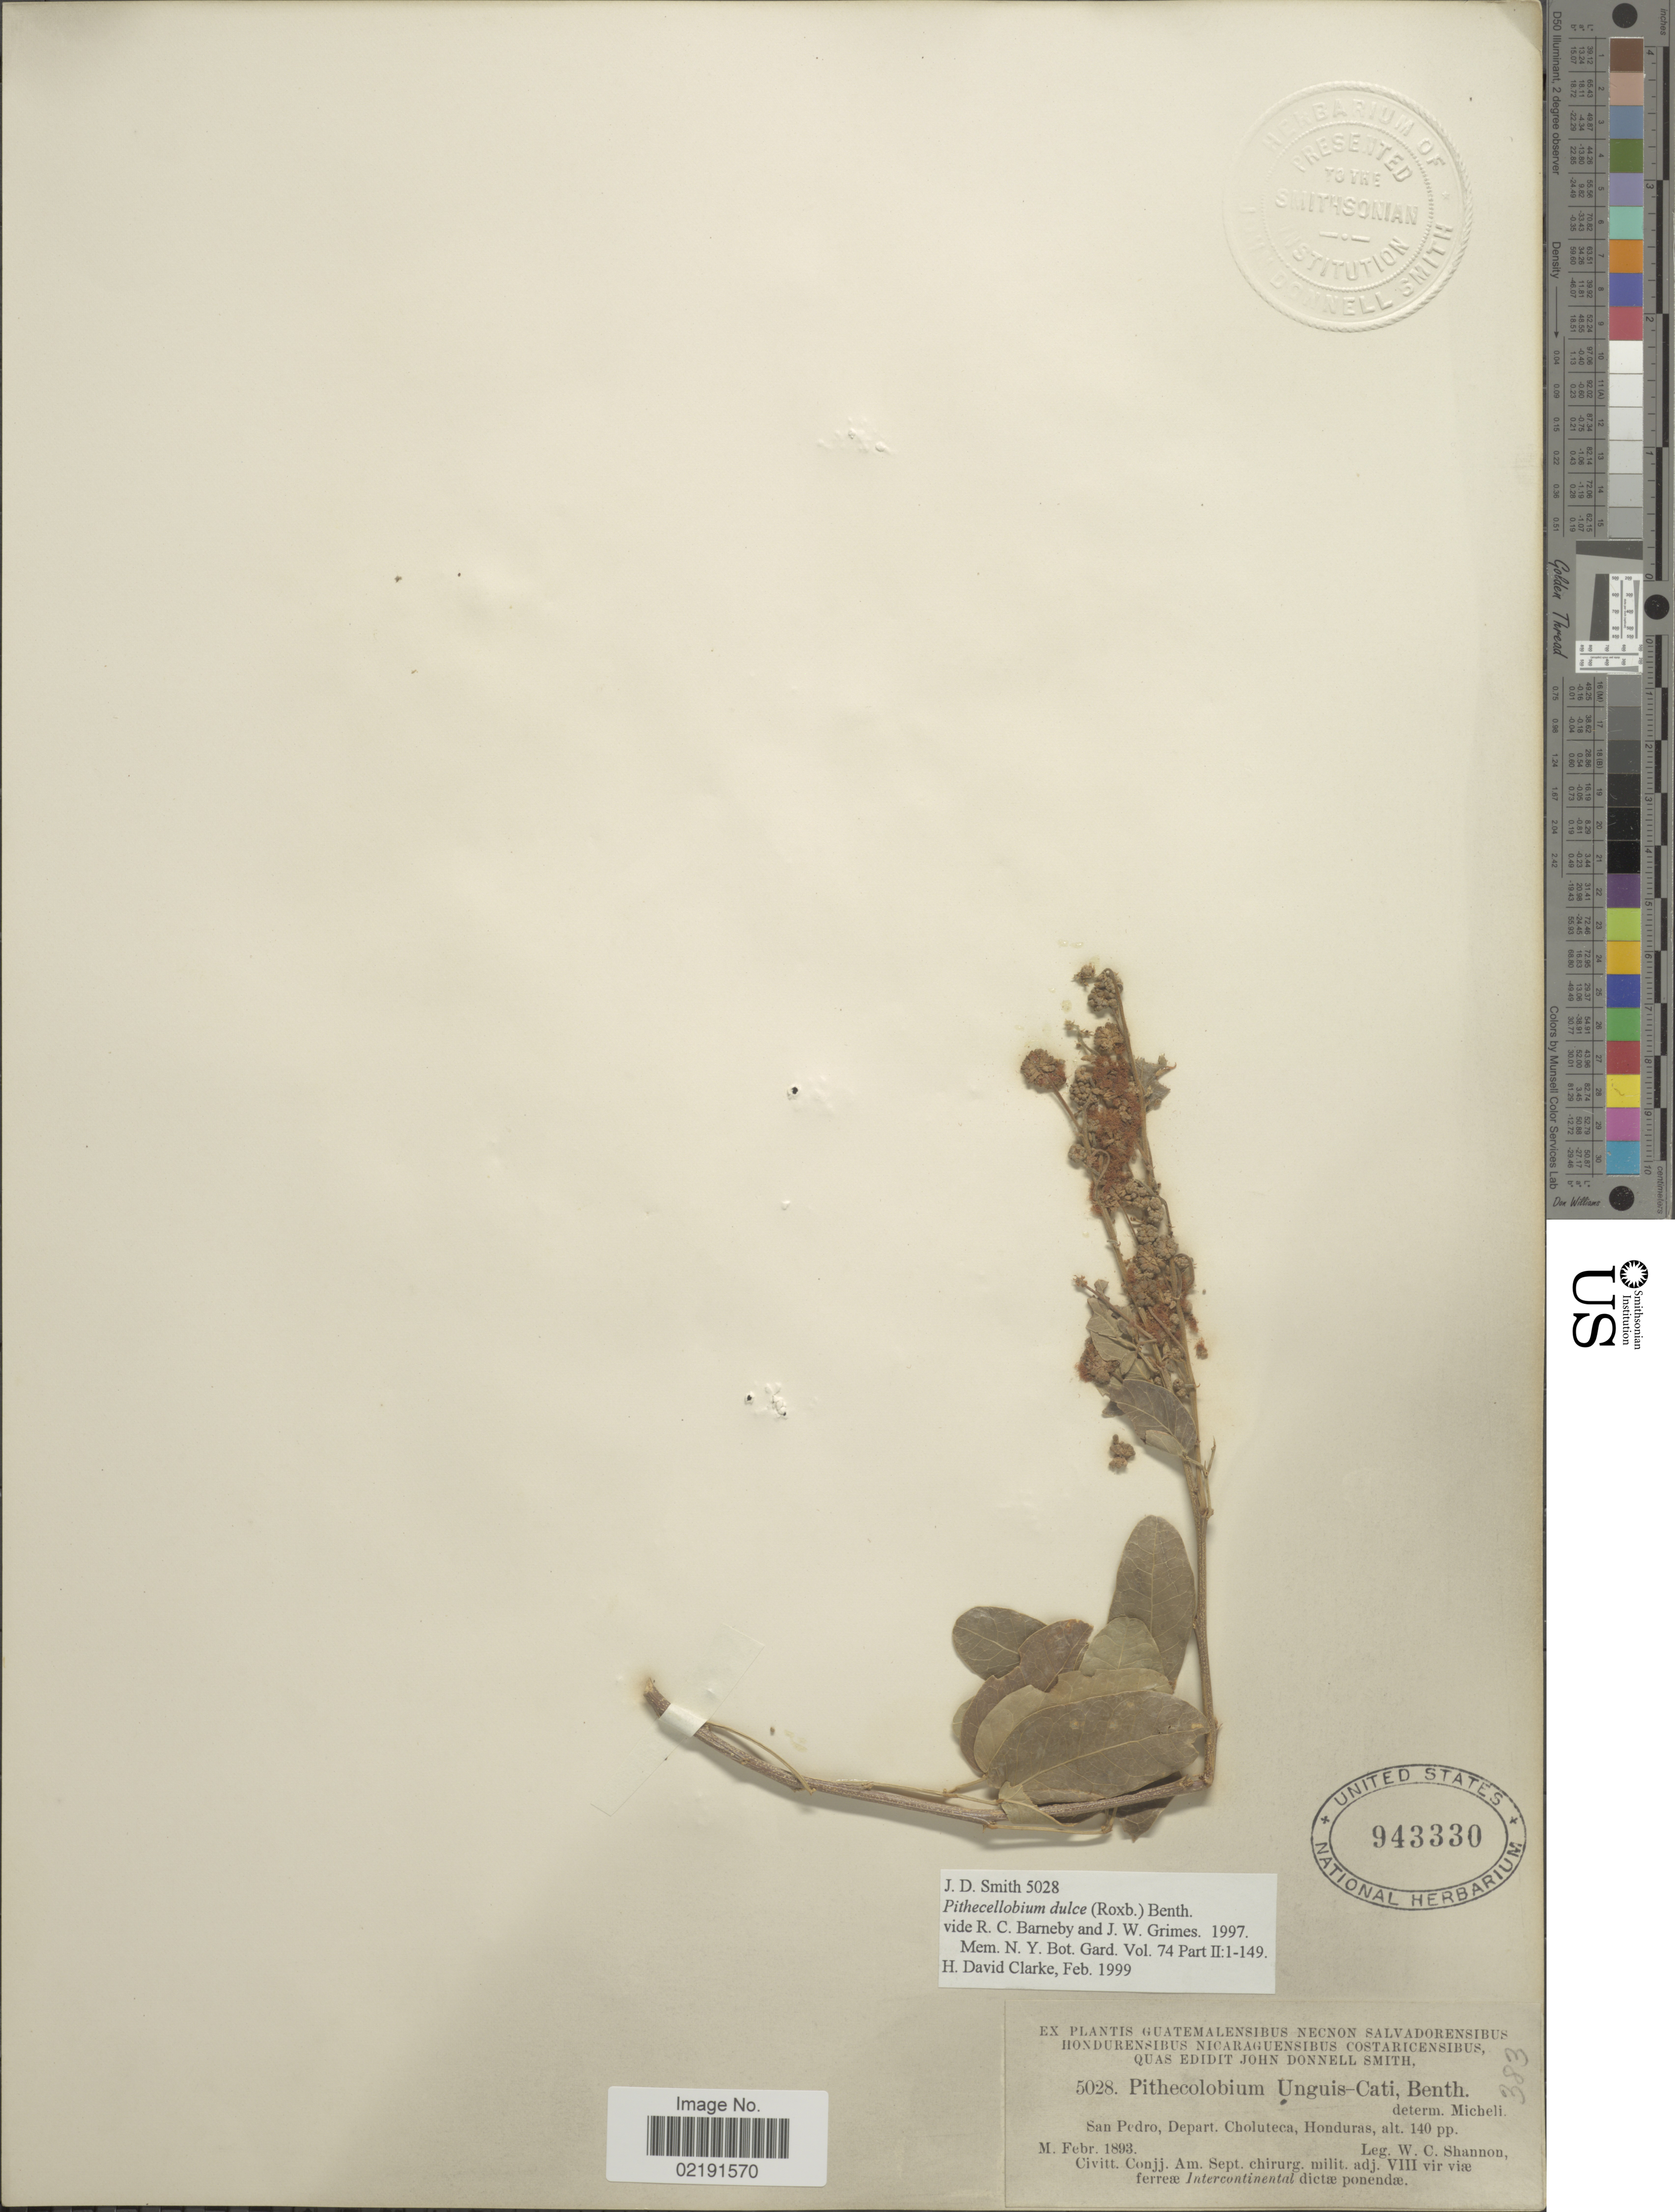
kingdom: Plantae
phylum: Tracheophyta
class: Magnoliopsida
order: Fabales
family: Fabaceae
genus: Pithecellobium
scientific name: Pithecellobium dulce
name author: (Roxb.) Benth.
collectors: W. C. Shannon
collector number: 5028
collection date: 1893-02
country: Honduras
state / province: Choluteca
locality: San Pedro, Depart. Choluteca, Honduras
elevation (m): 43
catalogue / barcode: US 943330